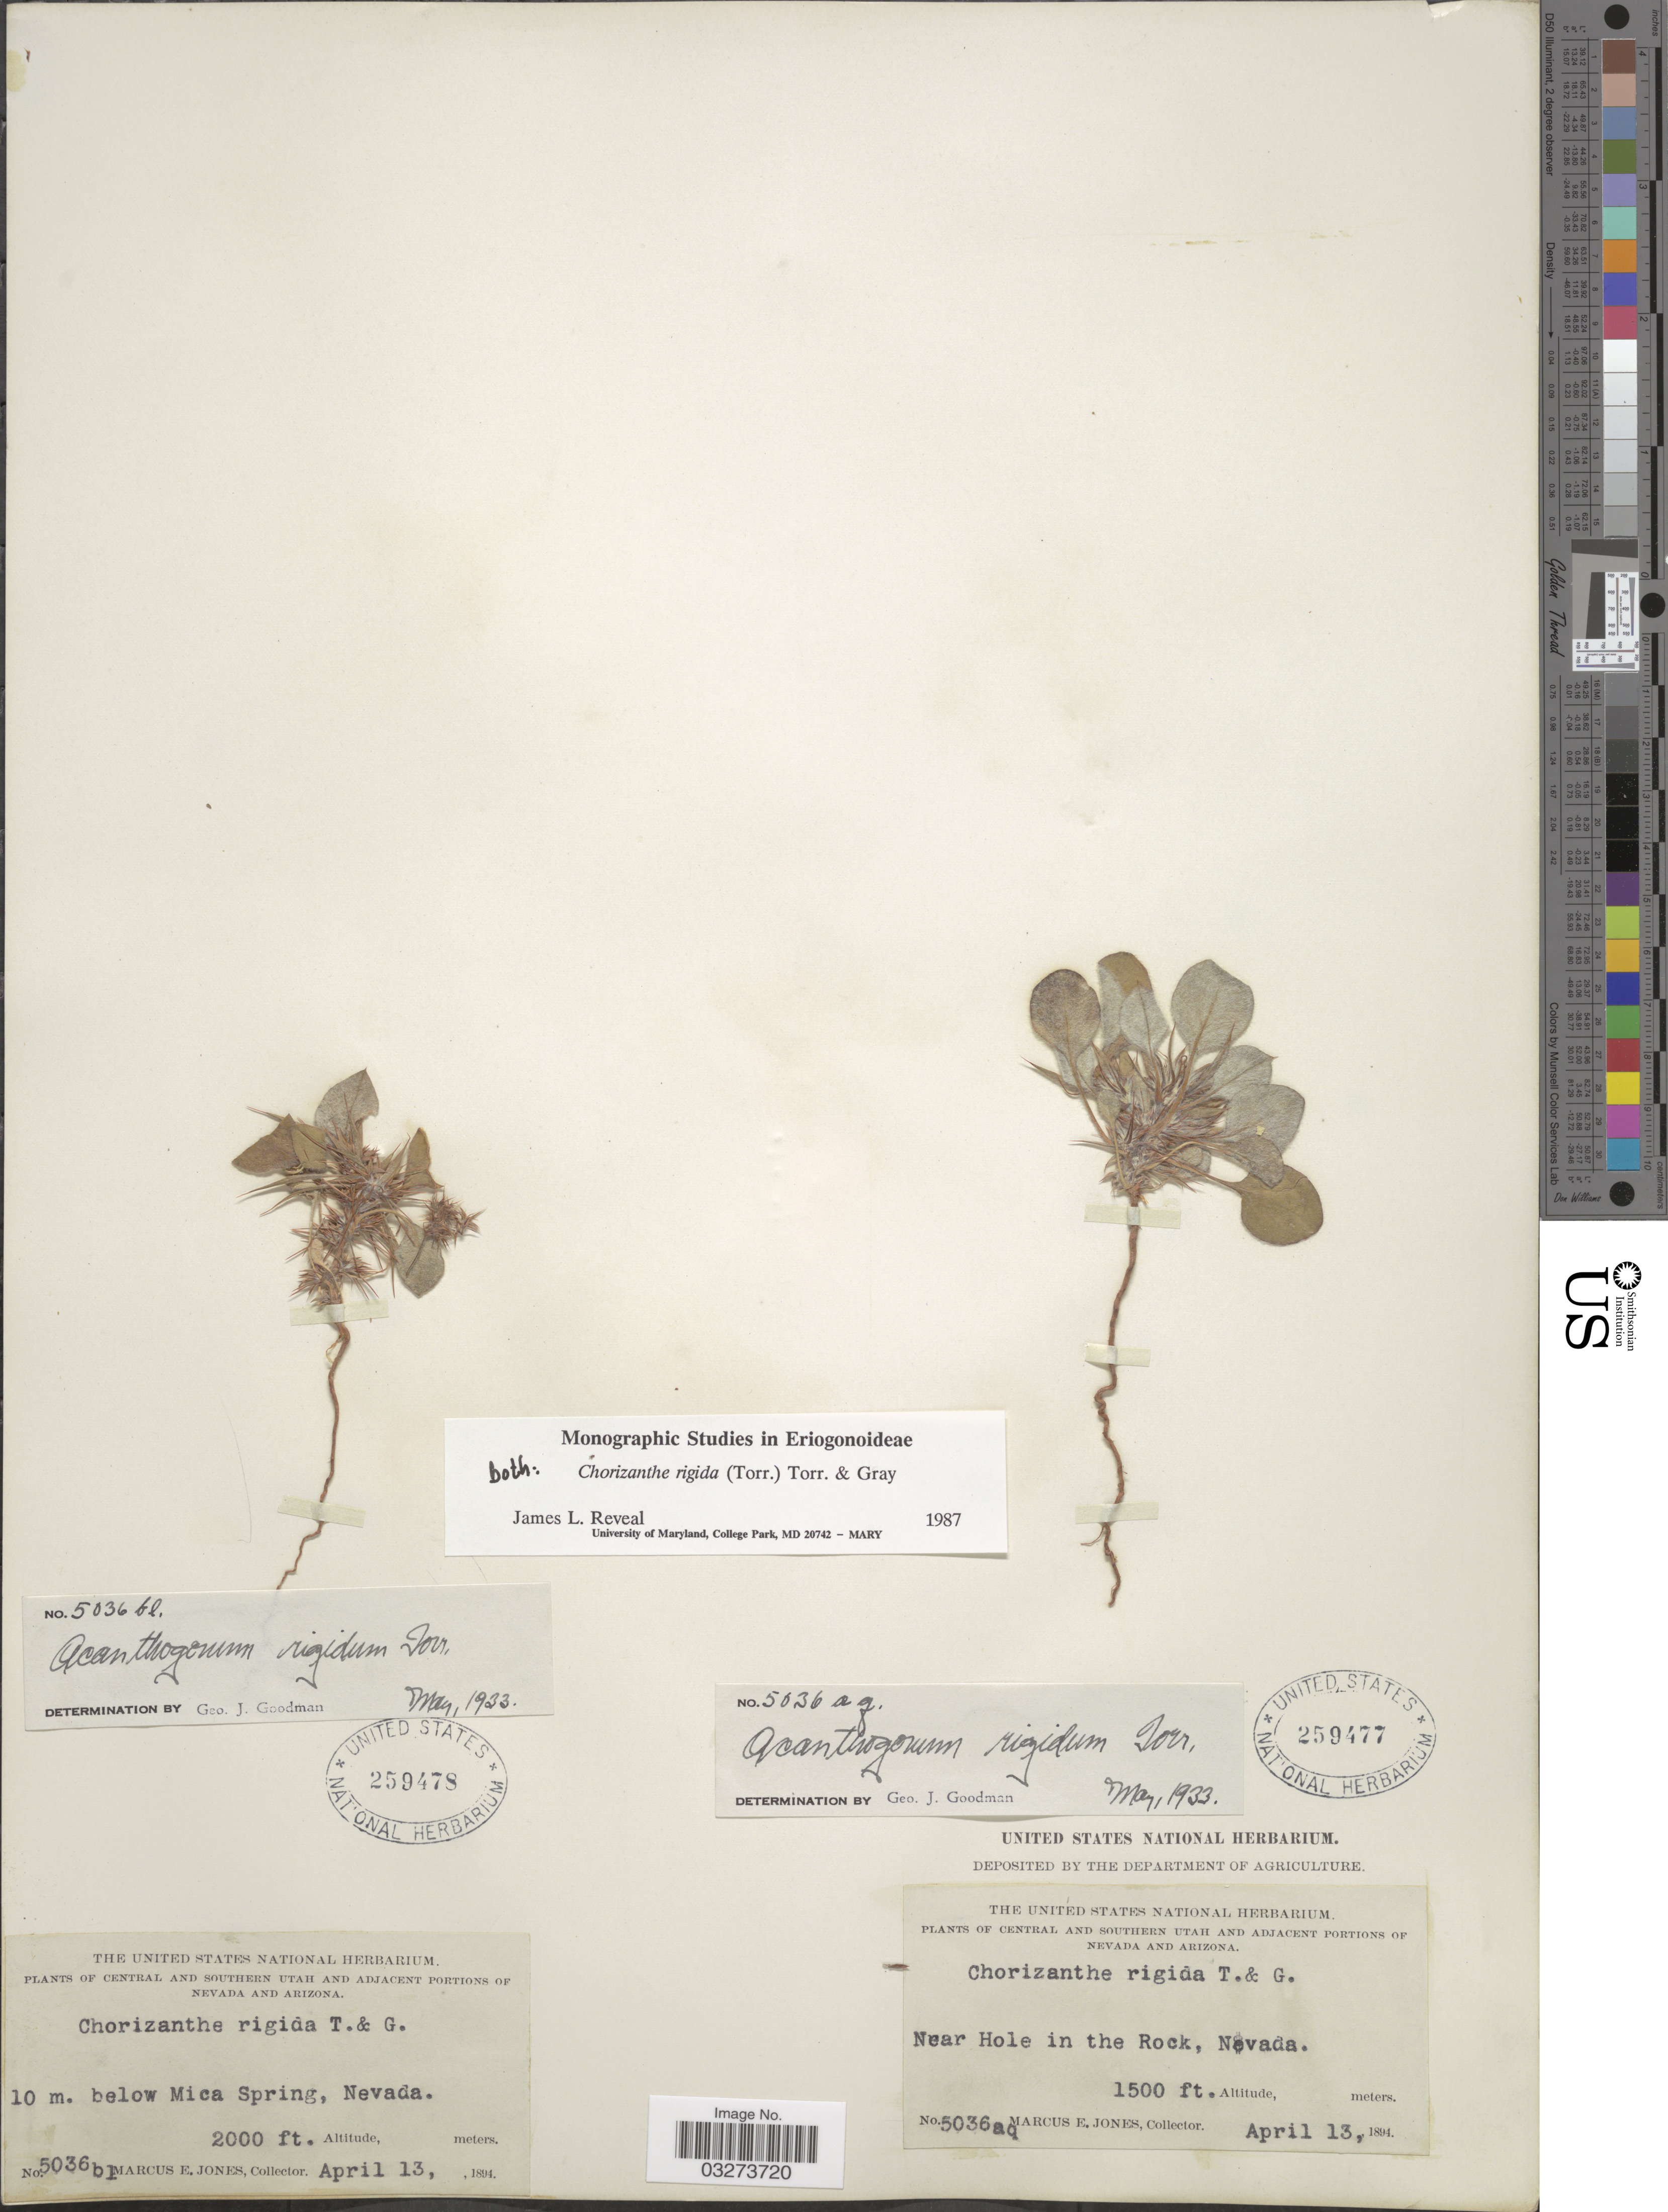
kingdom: Plantae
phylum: Tracheophyta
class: Magnoliopsida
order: Caryophyllales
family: Polygonaceae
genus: Chorizanthe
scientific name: Chorizanthe rigida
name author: (Torr.) Torr. & A. Gray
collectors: M. E. Jones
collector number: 5036aq*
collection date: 1894-04-13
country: United States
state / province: Nevada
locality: Adjacent Portions of Nevada, Near Hole in the Rock.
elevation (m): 457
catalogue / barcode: US 259477